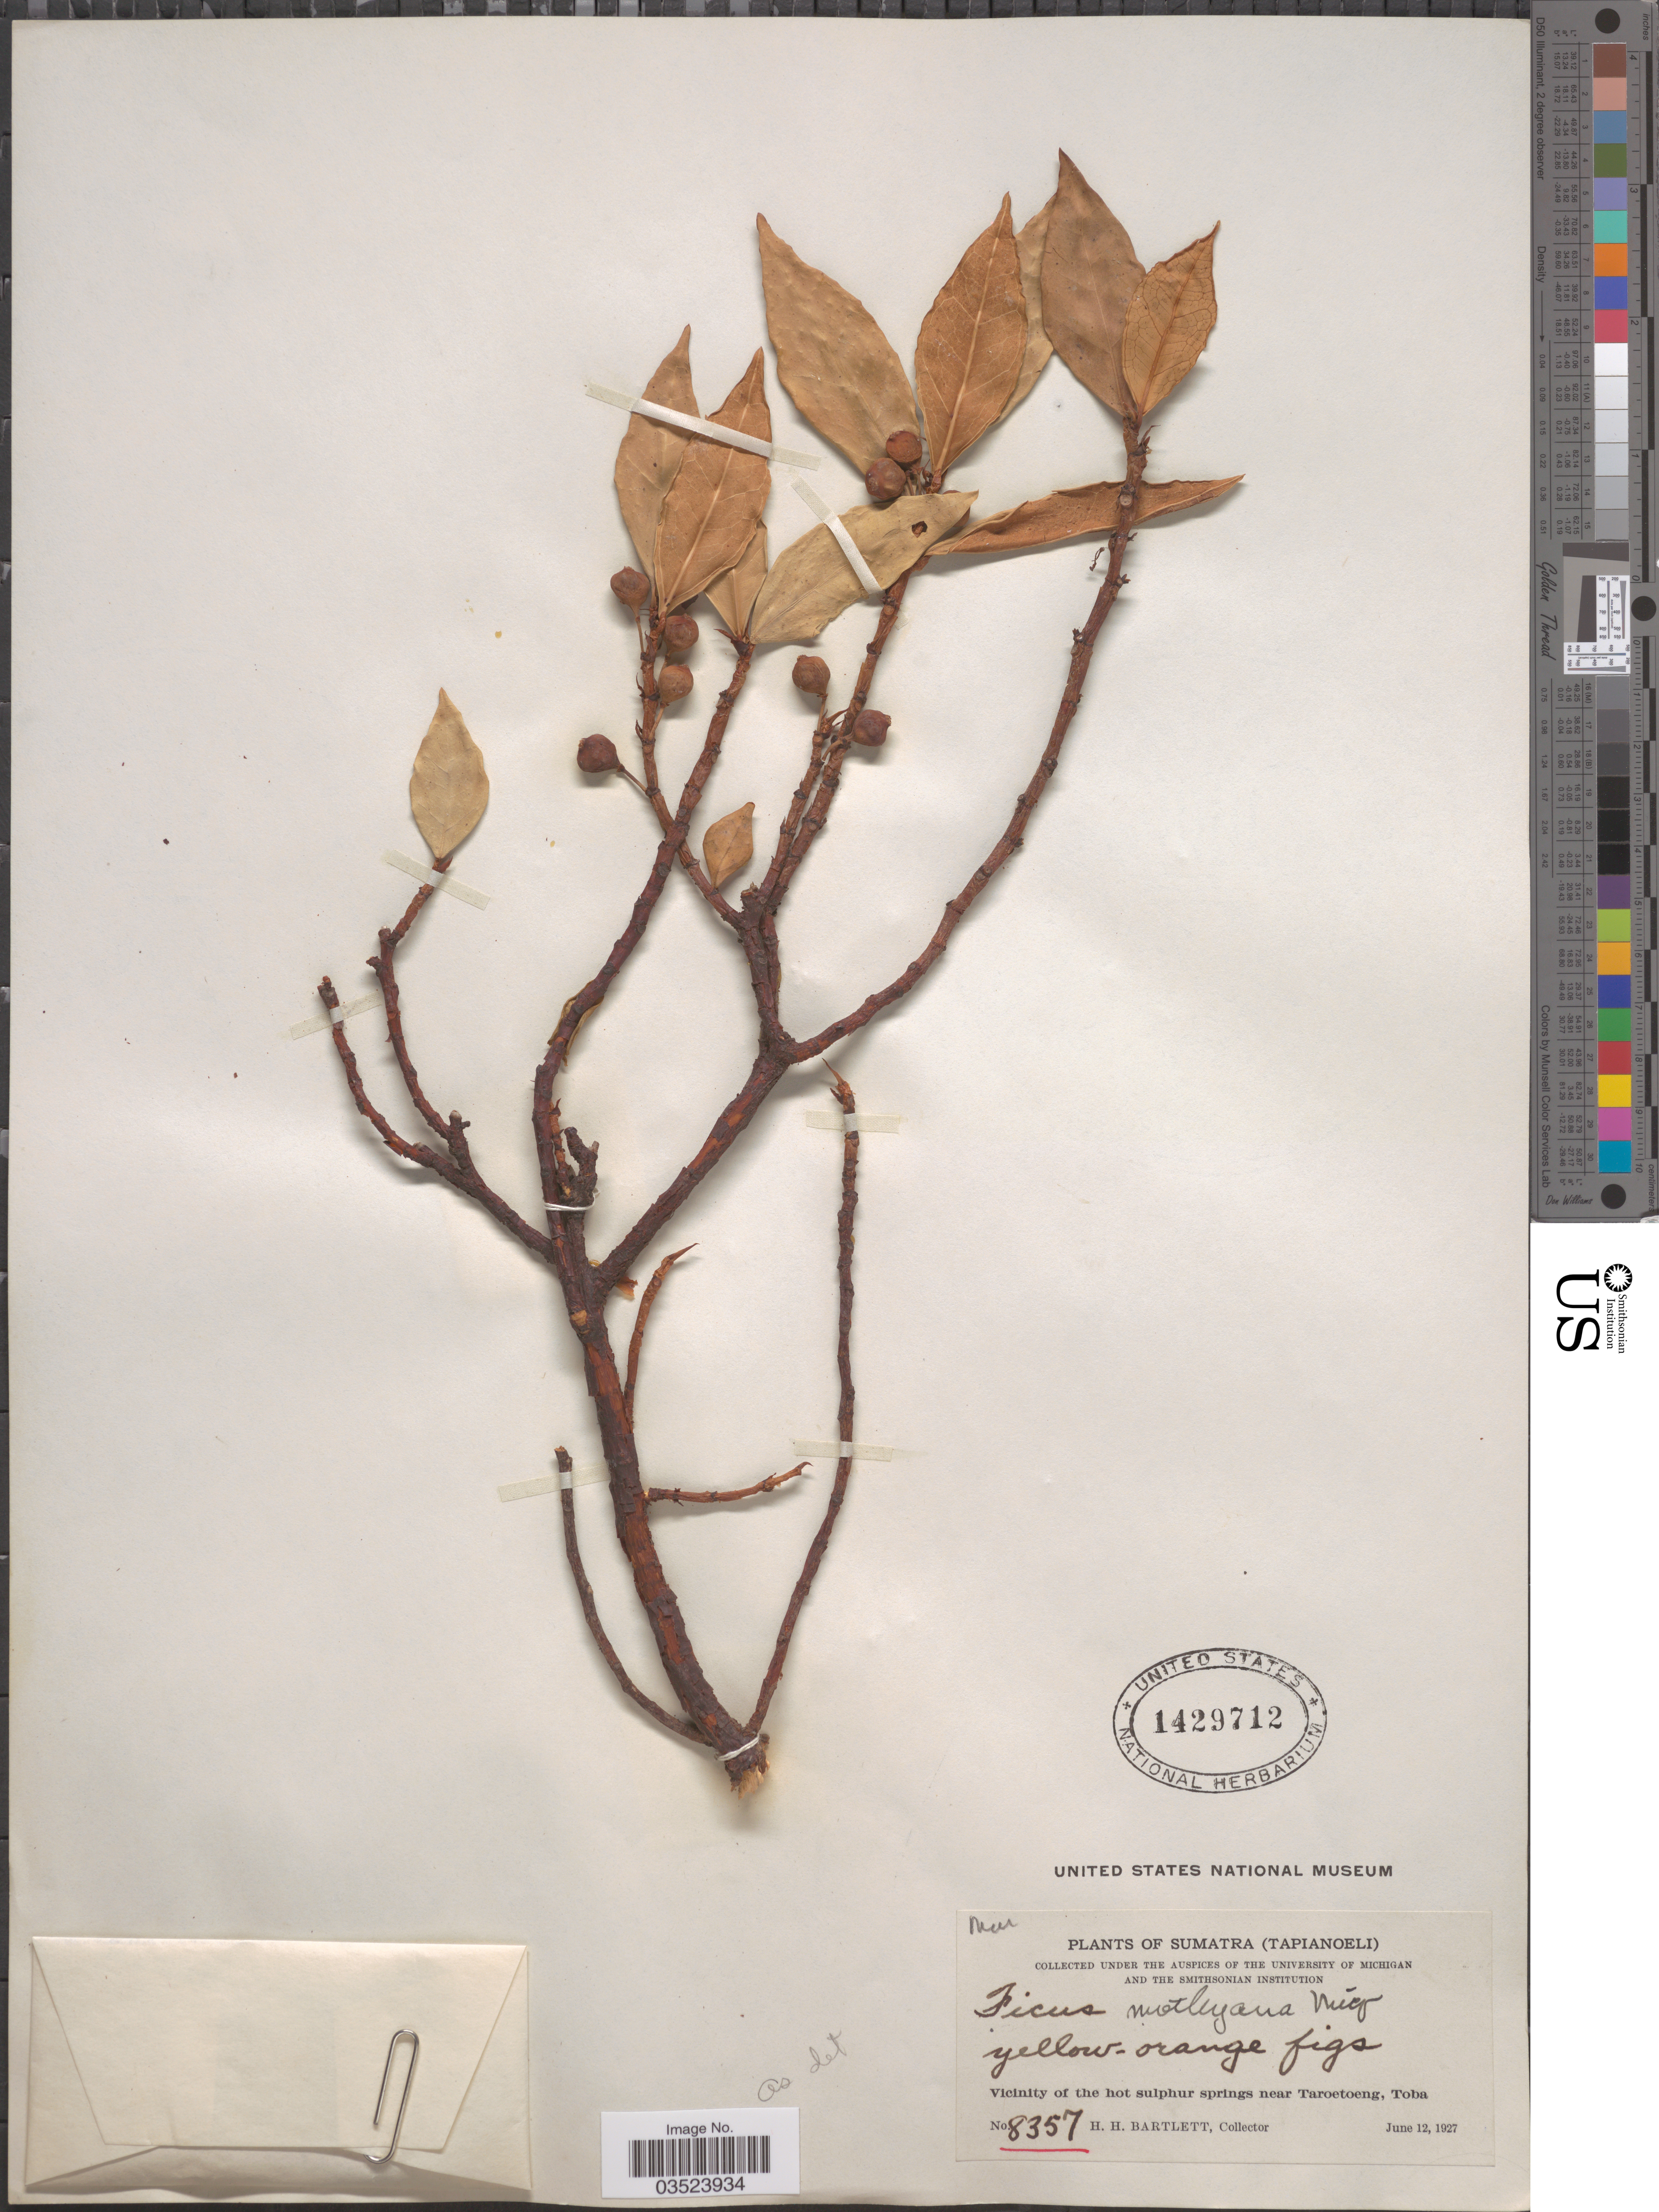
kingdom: Plantae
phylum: Tracheophyta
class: Magnoliopsida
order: Rosales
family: Moraceae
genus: Ficus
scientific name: Ficus motleyana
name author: Miq.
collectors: H. H. Bartlett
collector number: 8357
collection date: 1927-06-12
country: Indonesia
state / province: Sumatra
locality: Tapianoeli. Vicinity of the hot sulphur springs near Taroetoeng, Toba.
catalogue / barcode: US 1429712